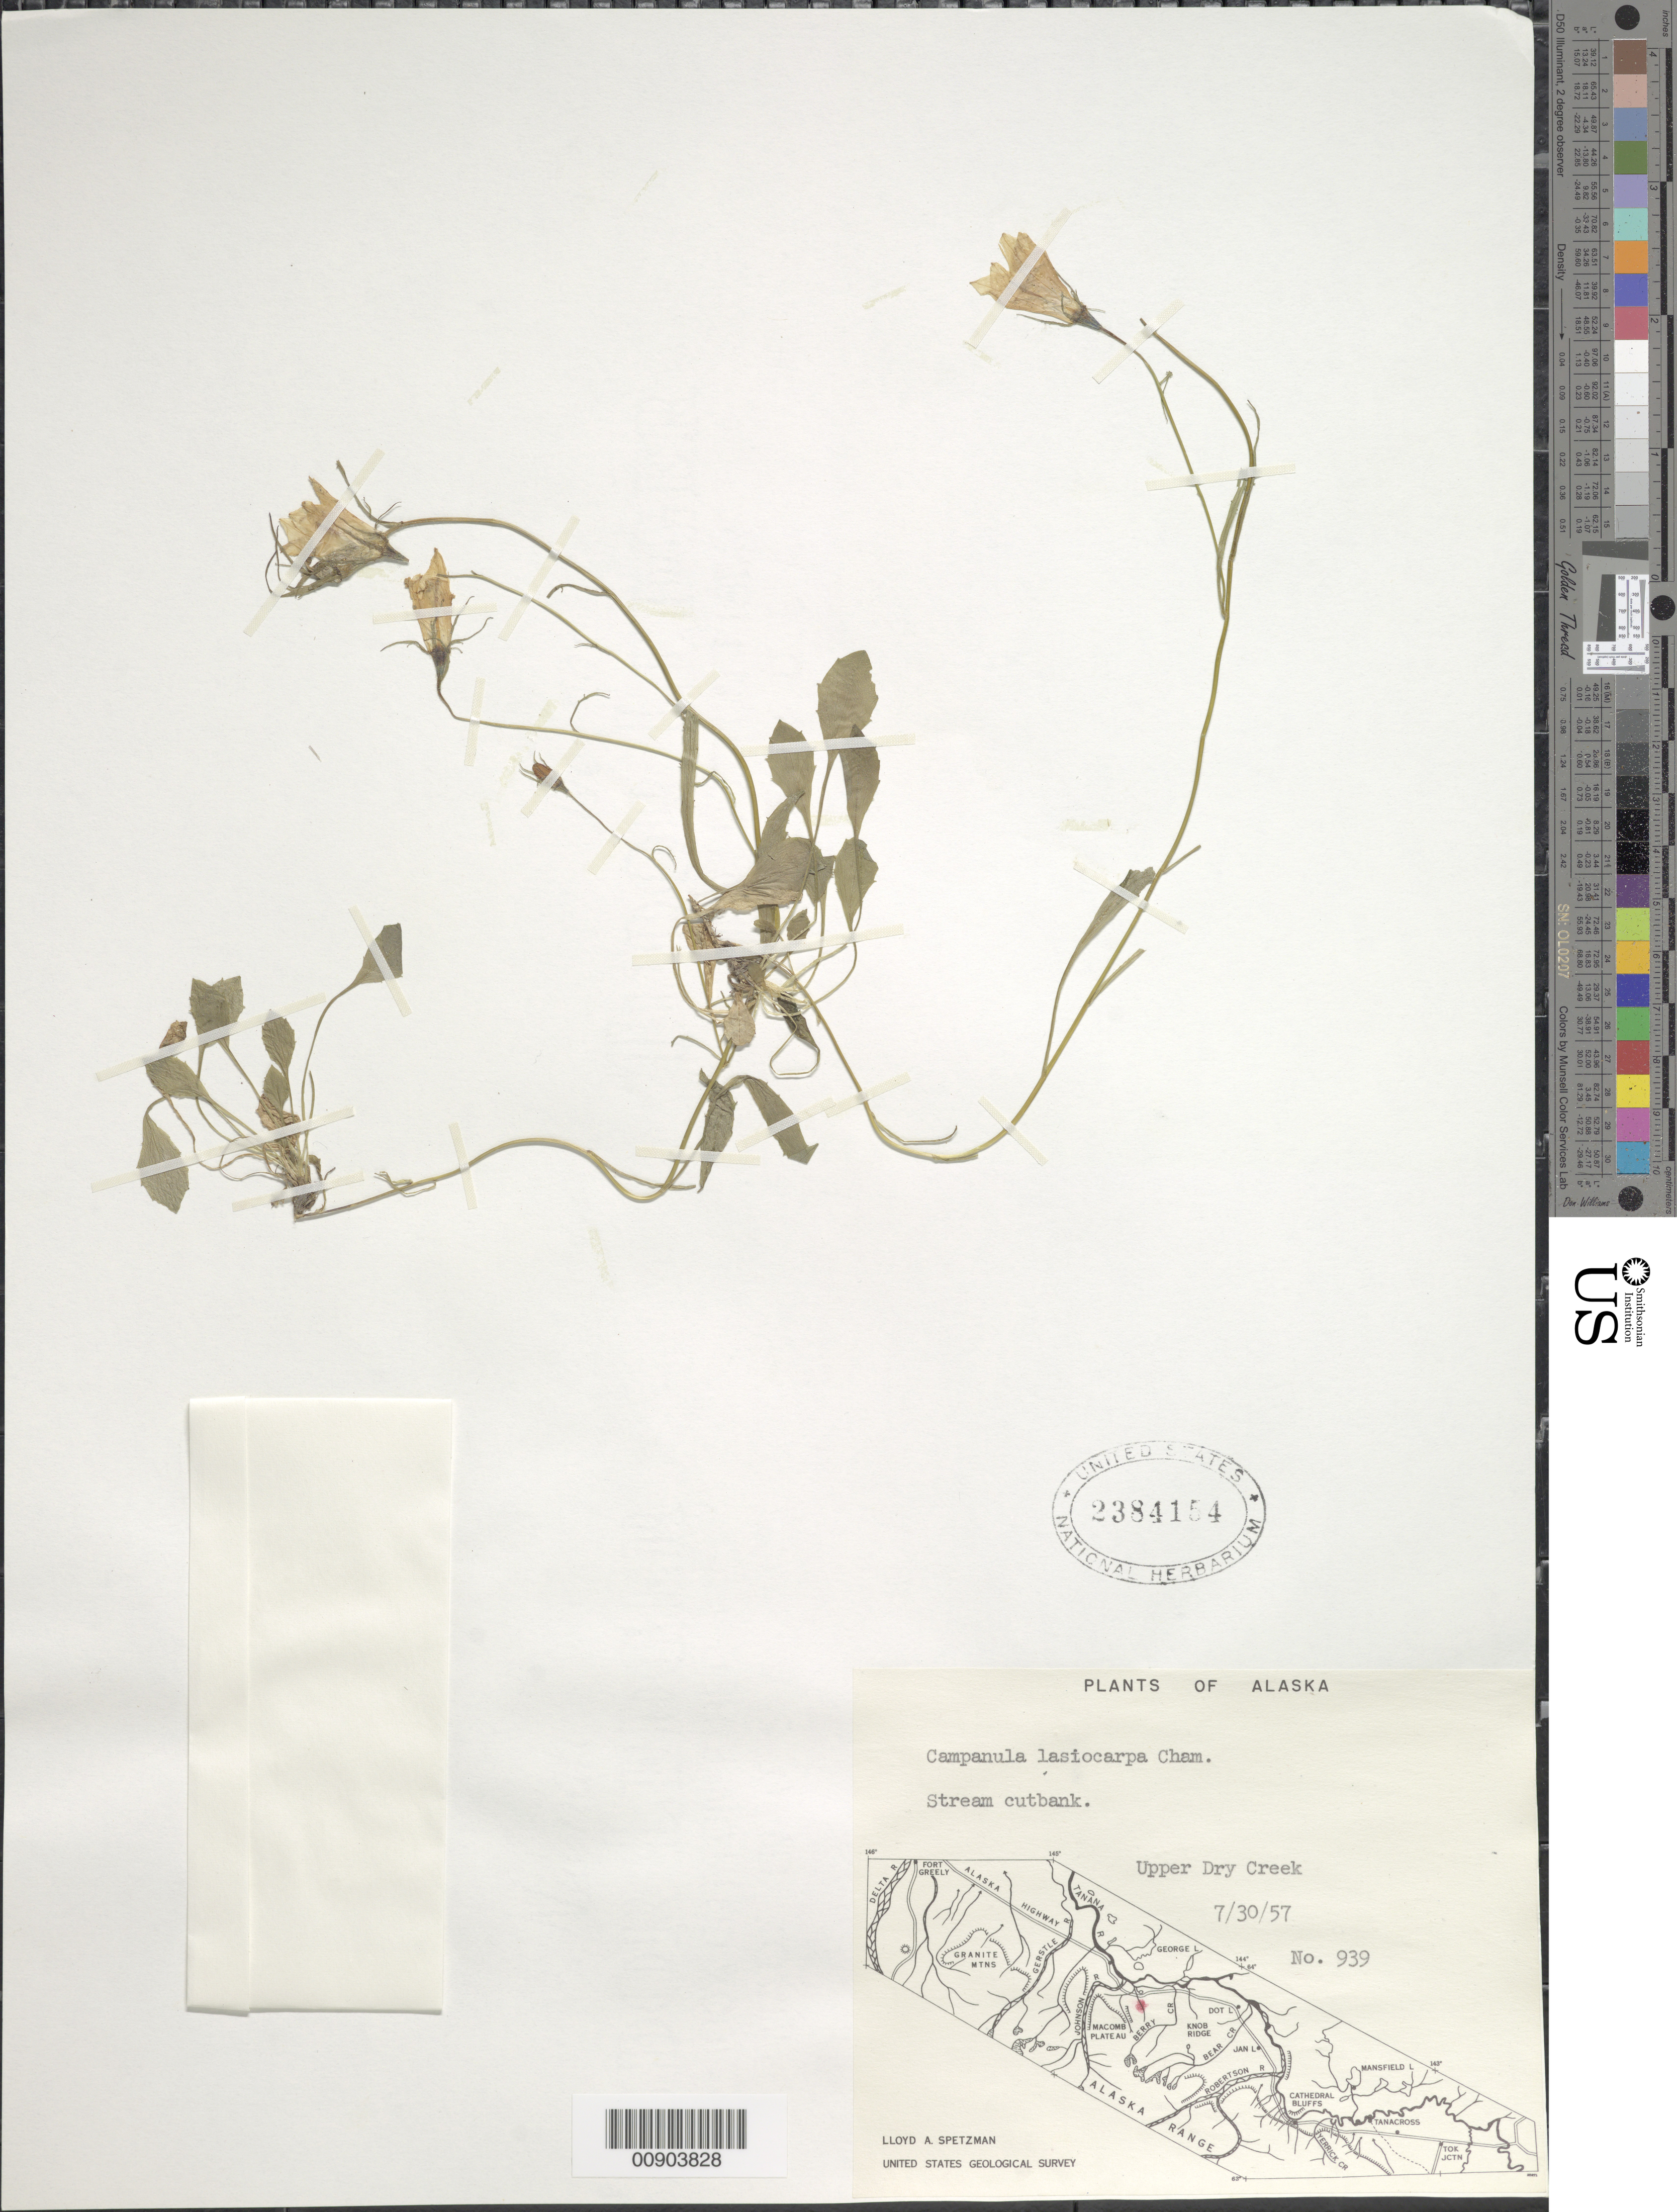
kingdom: Plantae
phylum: Tracheophyta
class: Magnoliopsida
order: Asterales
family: Campanulaceae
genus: Campanula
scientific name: Campanula lasiocarpa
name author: Cham.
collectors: L. Spetzman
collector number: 939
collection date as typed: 30 Jul 1957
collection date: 1957-07-30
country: United States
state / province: Alaska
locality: Upper Dry creek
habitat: Stream cutbank.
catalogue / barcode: US 2384154